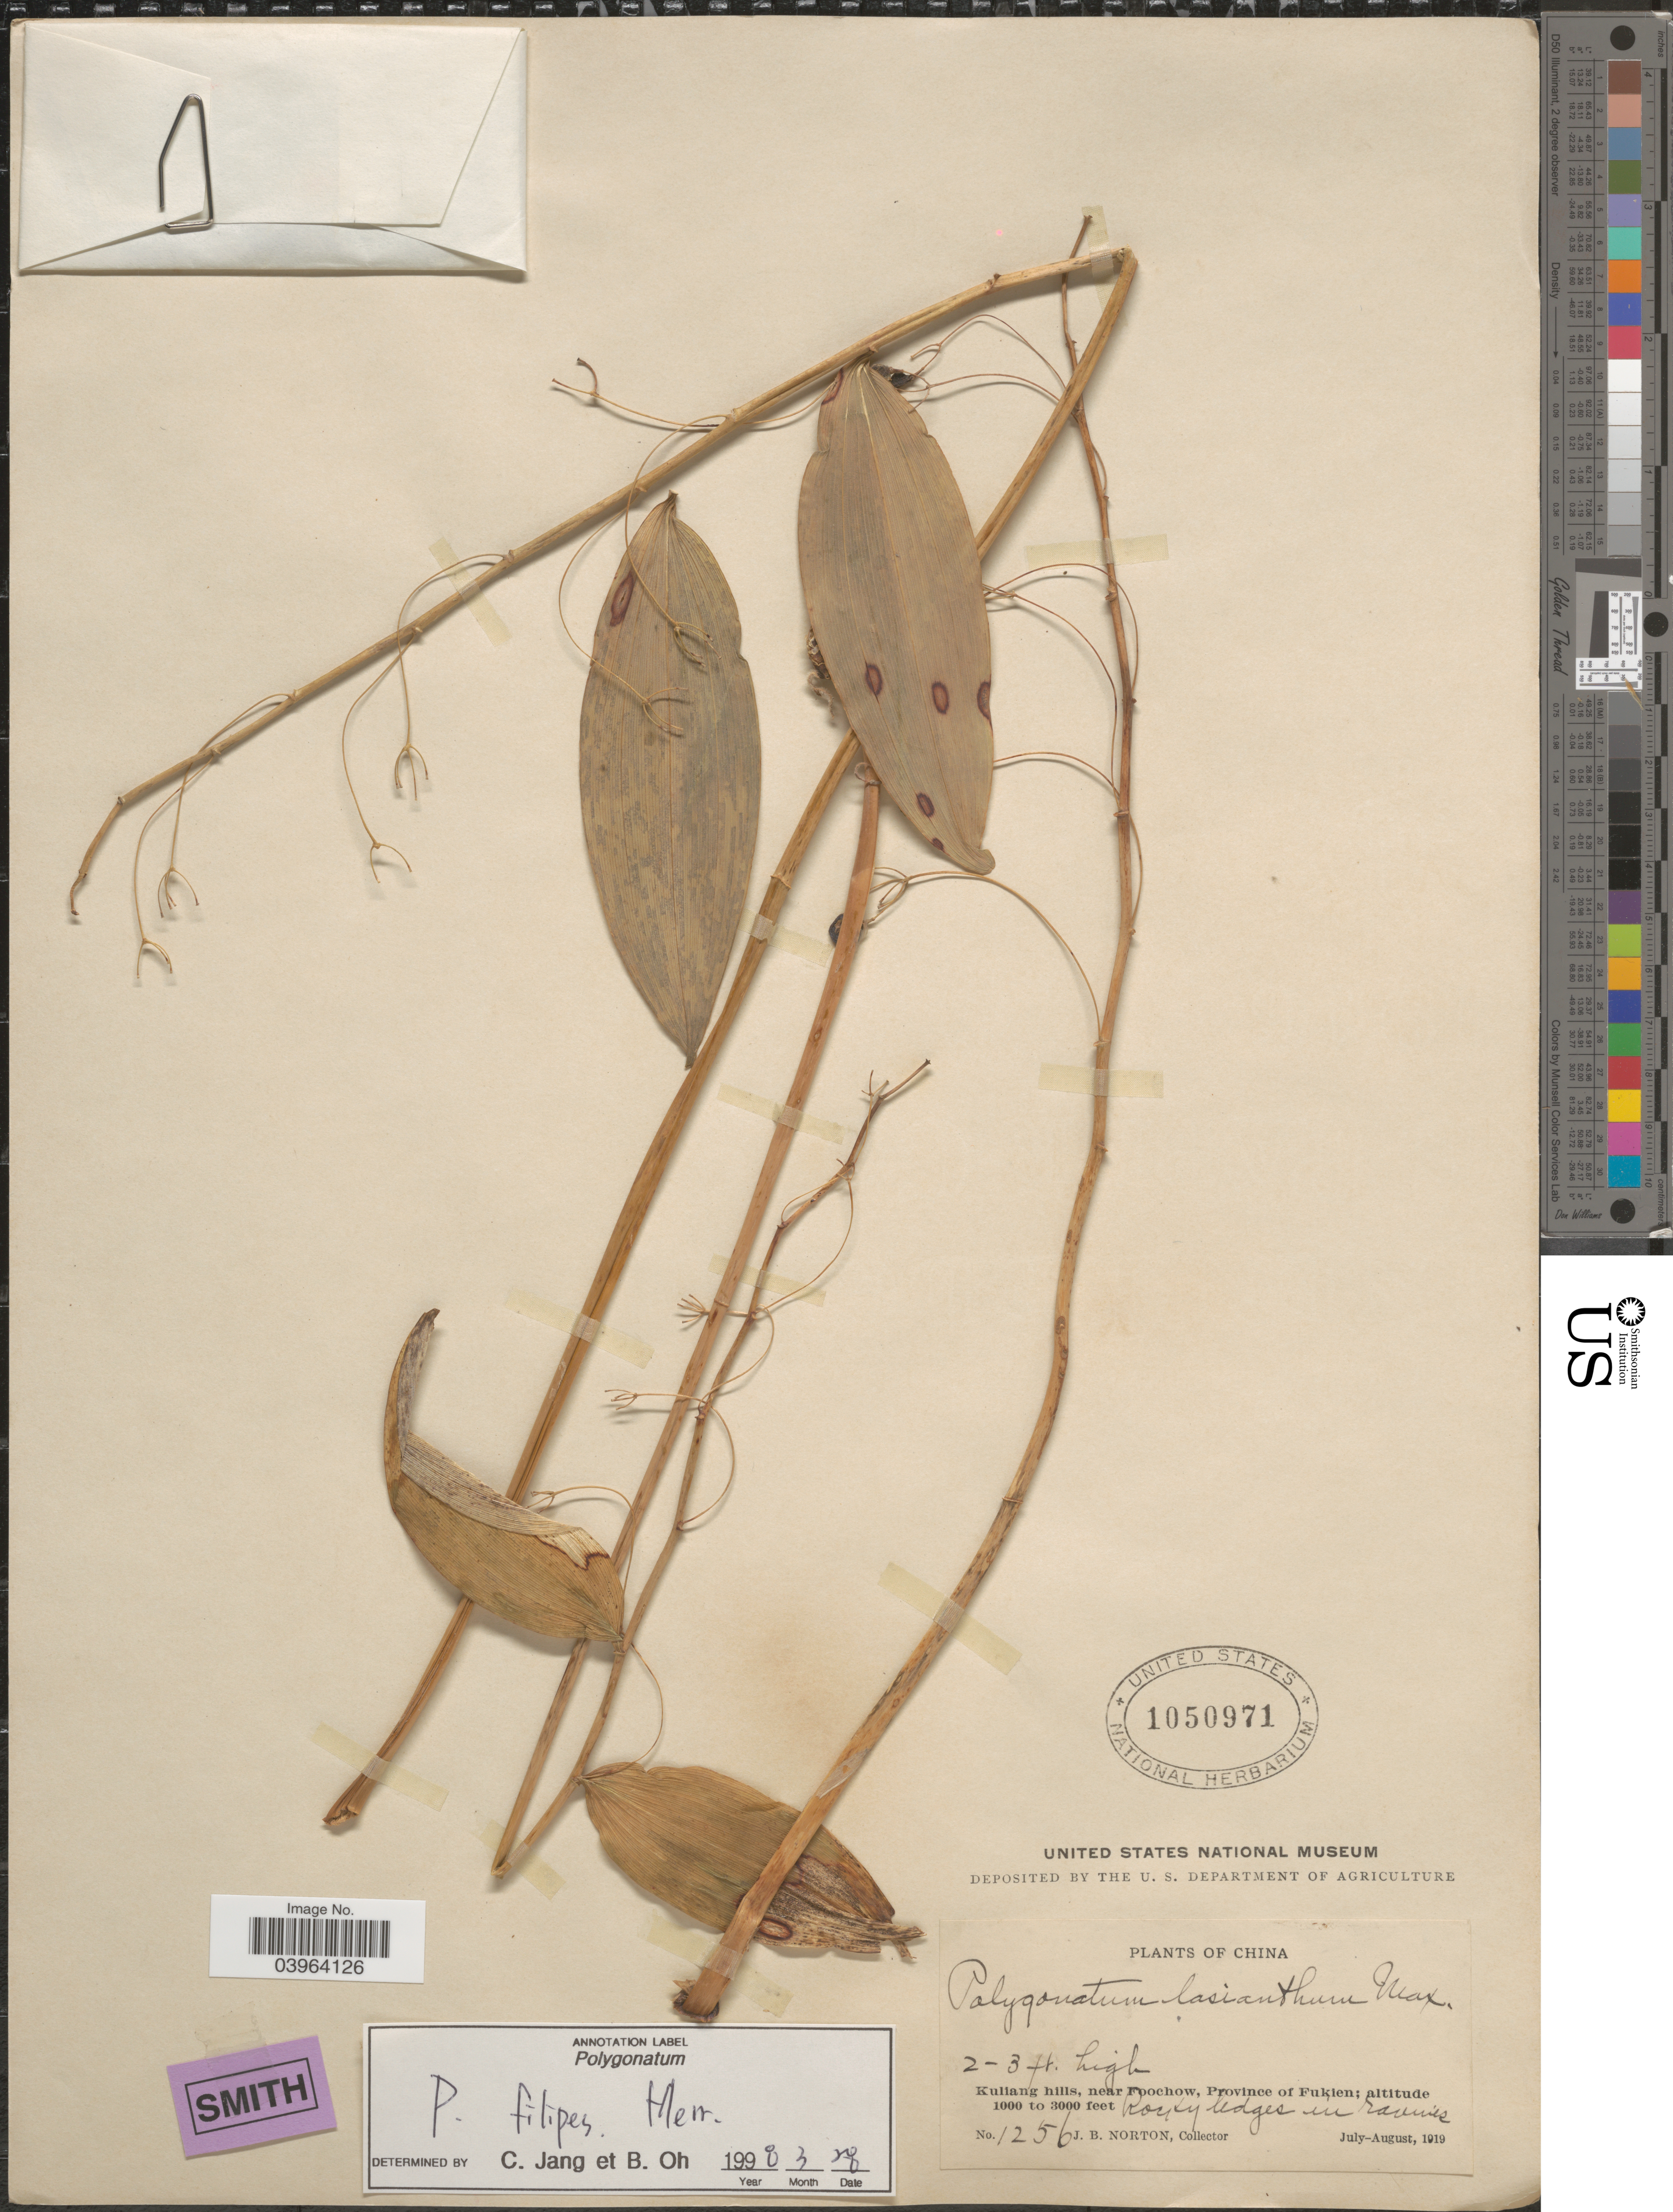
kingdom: Plantae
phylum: Tracheophyta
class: Liliopsida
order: Asparagales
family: Asparagaceae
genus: Polygonatum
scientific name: Polygonatum filipes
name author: Merr. ex C. Jeffrey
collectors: J. B. Norton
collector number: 1256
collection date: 1919-07/1919-08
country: China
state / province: Fujian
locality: Kuliang hills, near Foochow, Province of Fukien.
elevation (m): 305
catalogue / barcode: US 1050971